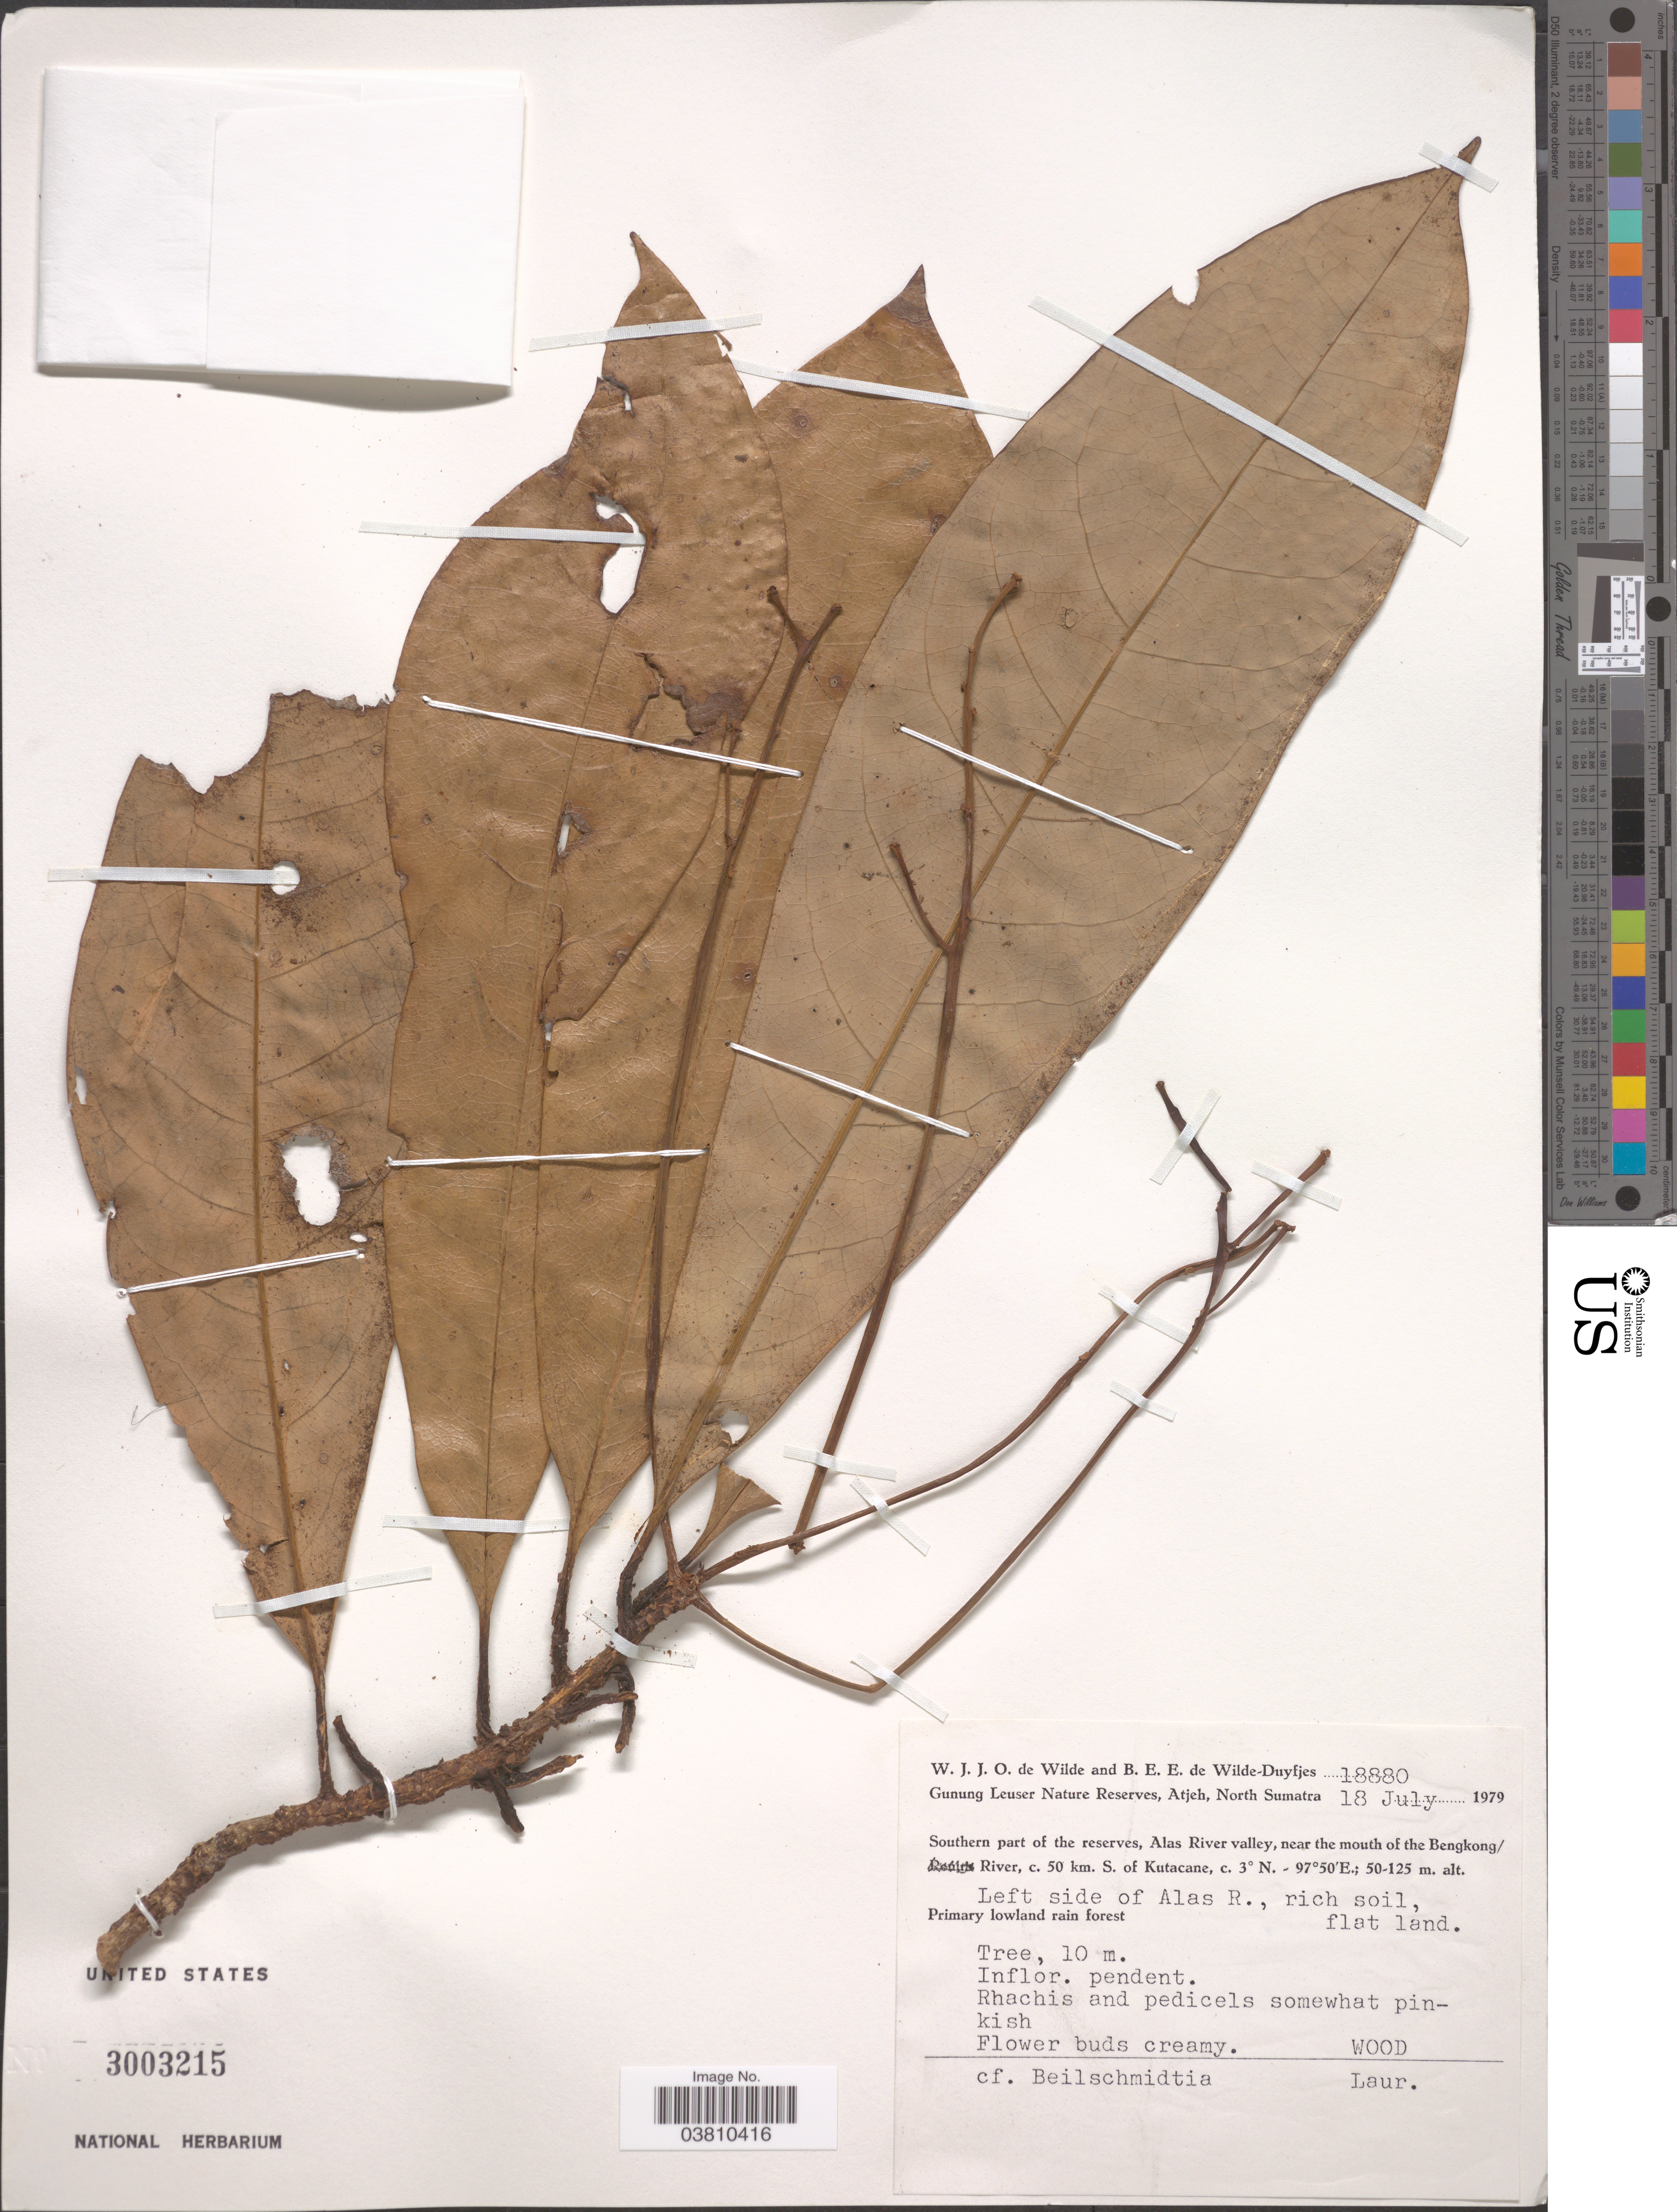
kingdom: Plantae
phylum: Tracheophyta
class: Magnoliopsida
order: Laurales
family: Lauraceae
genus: Beilschmiedia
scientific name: Beilschmiedia sp.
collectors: W. J. de Wilde & B. E. de Wilde-Duyfjes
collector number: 18880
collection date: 1979-07-18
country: Indonesia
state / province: Sumatra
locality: Gunung Leuser Nature Reserve, Atjeh, North Sumatra. Southern part of the reserves, Alas River valley, near the mouth of the Bengkong/River, c. 50 km. S. of Kutacane.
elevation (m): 50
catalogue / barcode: US 3003215